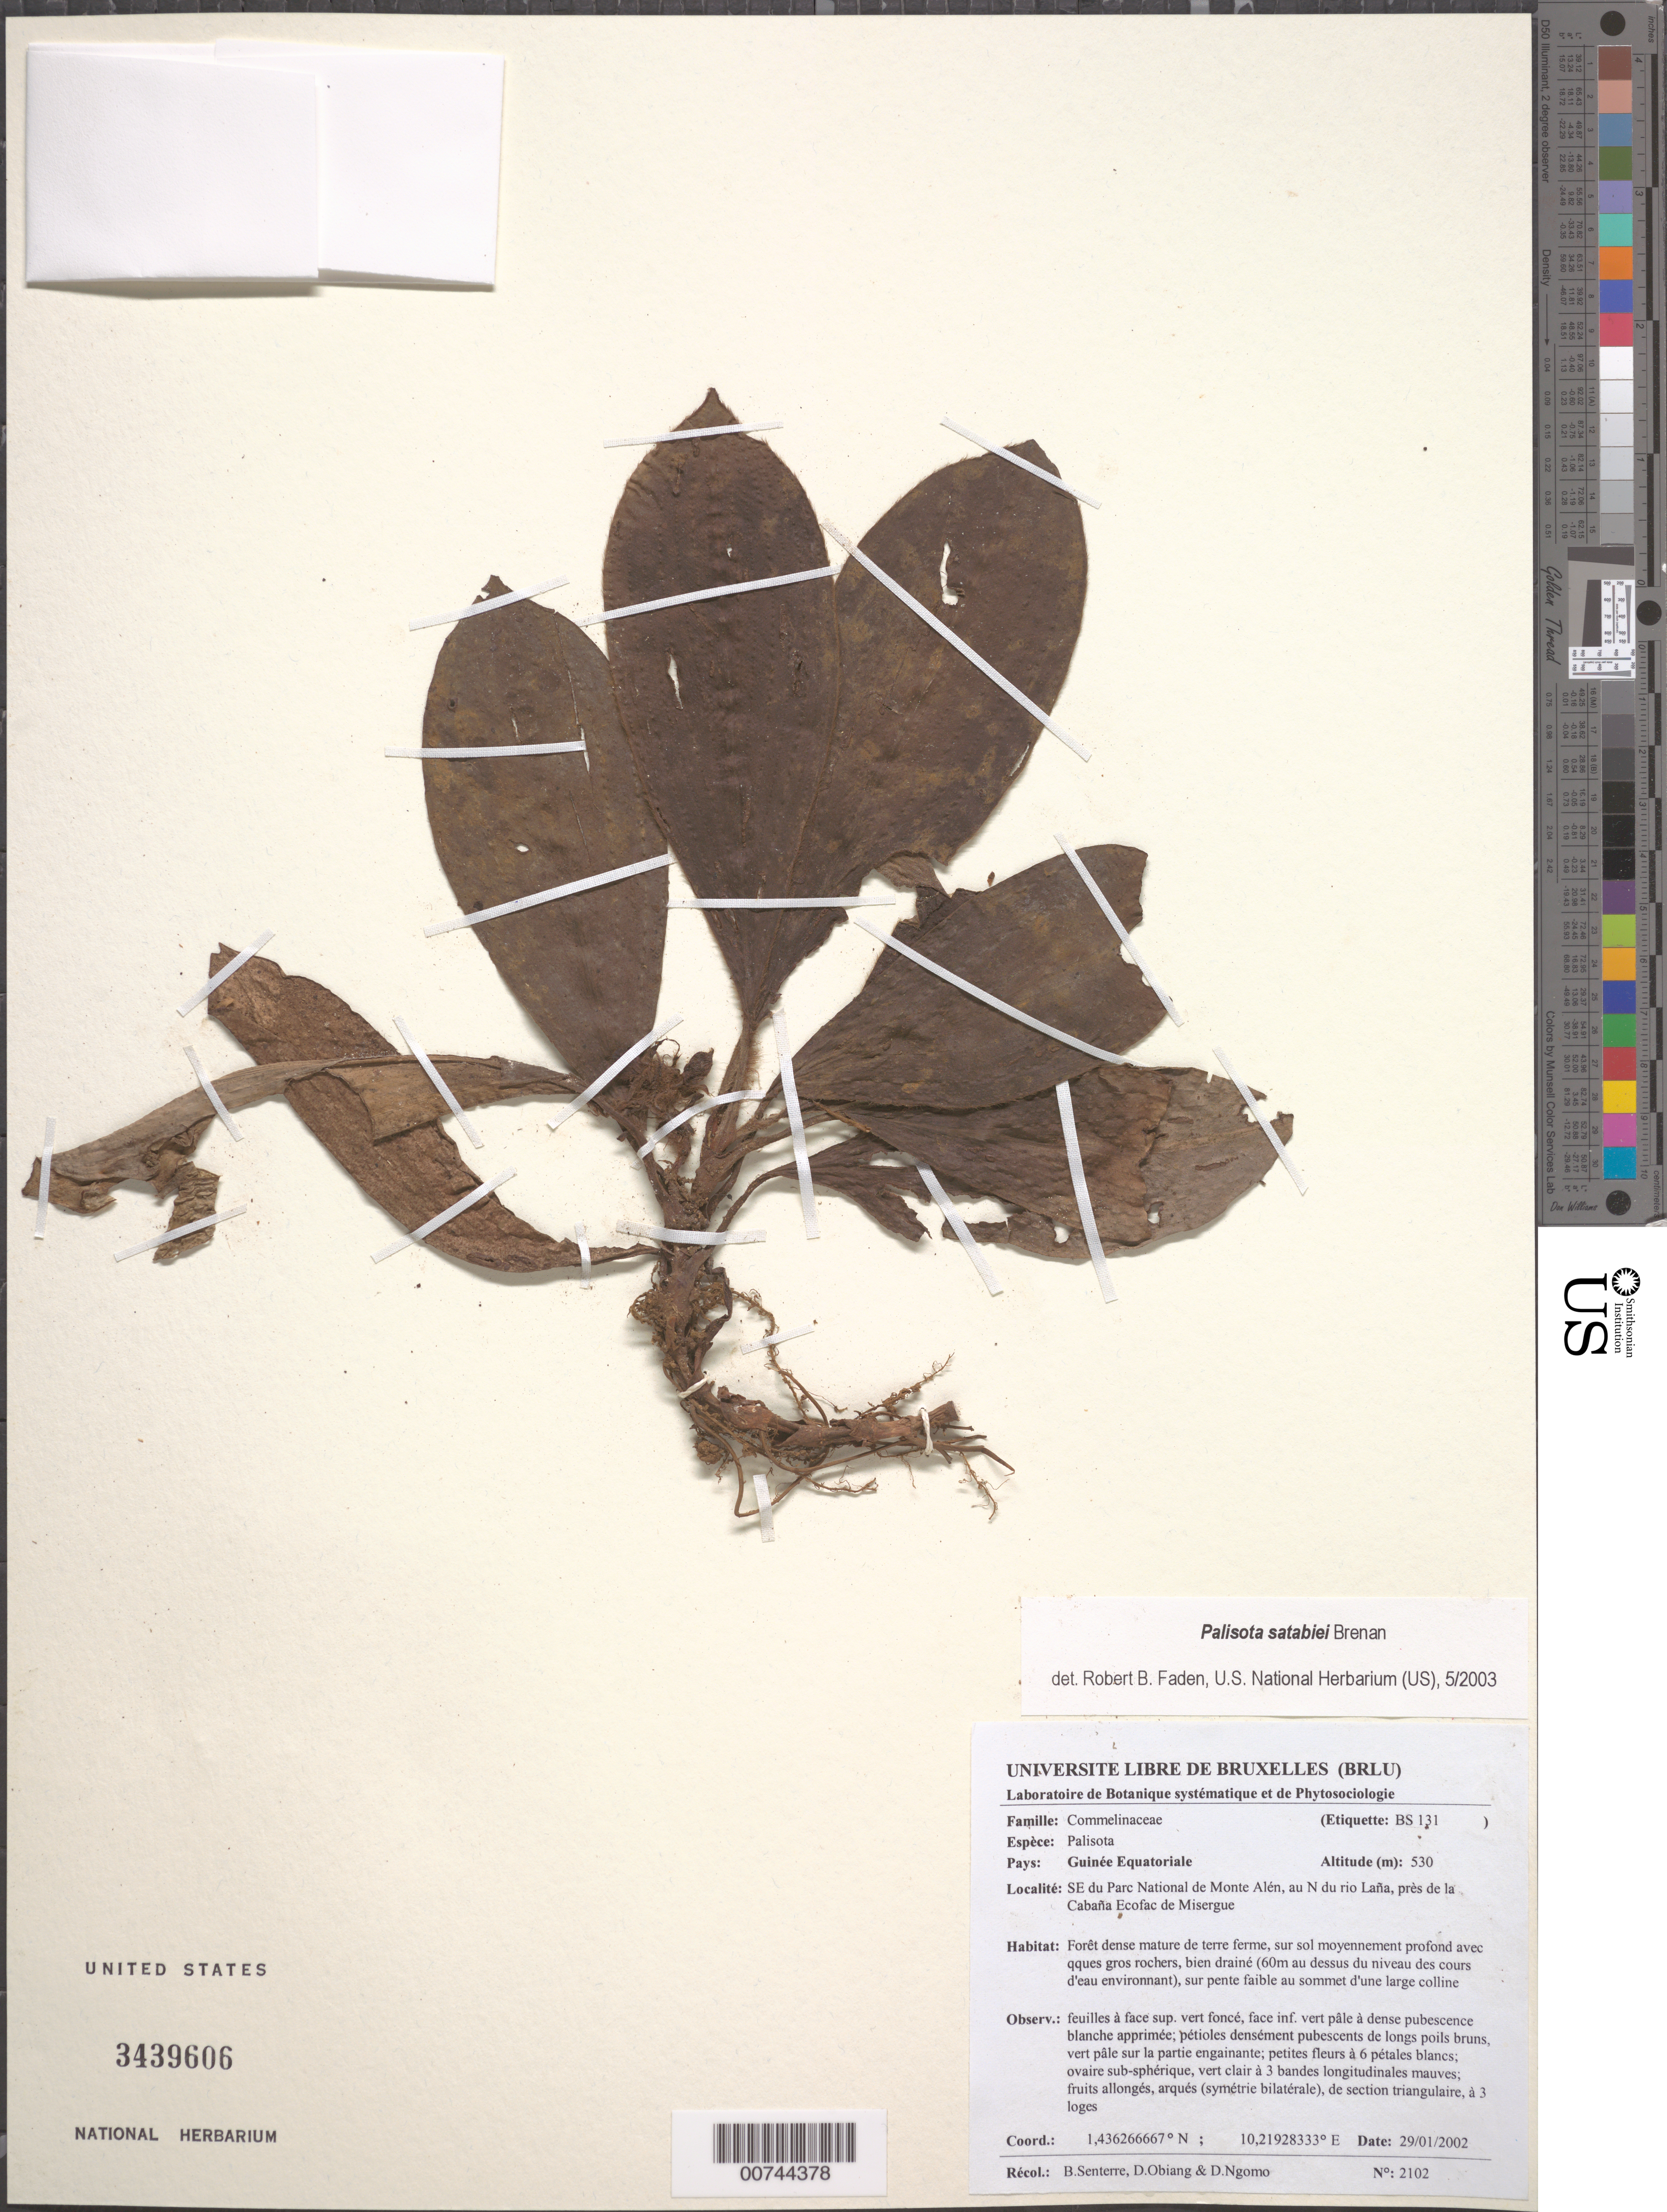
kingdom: Plantae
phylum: Tracheophyta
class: Liliopsida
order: Commelinales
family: Commelinaceae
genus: Palisota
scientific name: Palisota satabiei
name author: Brenan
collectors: B. Senterre, D. Obiang & D. Ngomo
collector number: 2102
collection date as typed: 29 Jan 2002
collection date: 2002-01-29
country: Belgium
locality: SE of Park National de Monte Alen, N of Rio Lana.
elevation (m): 530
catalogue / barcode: US 3439606